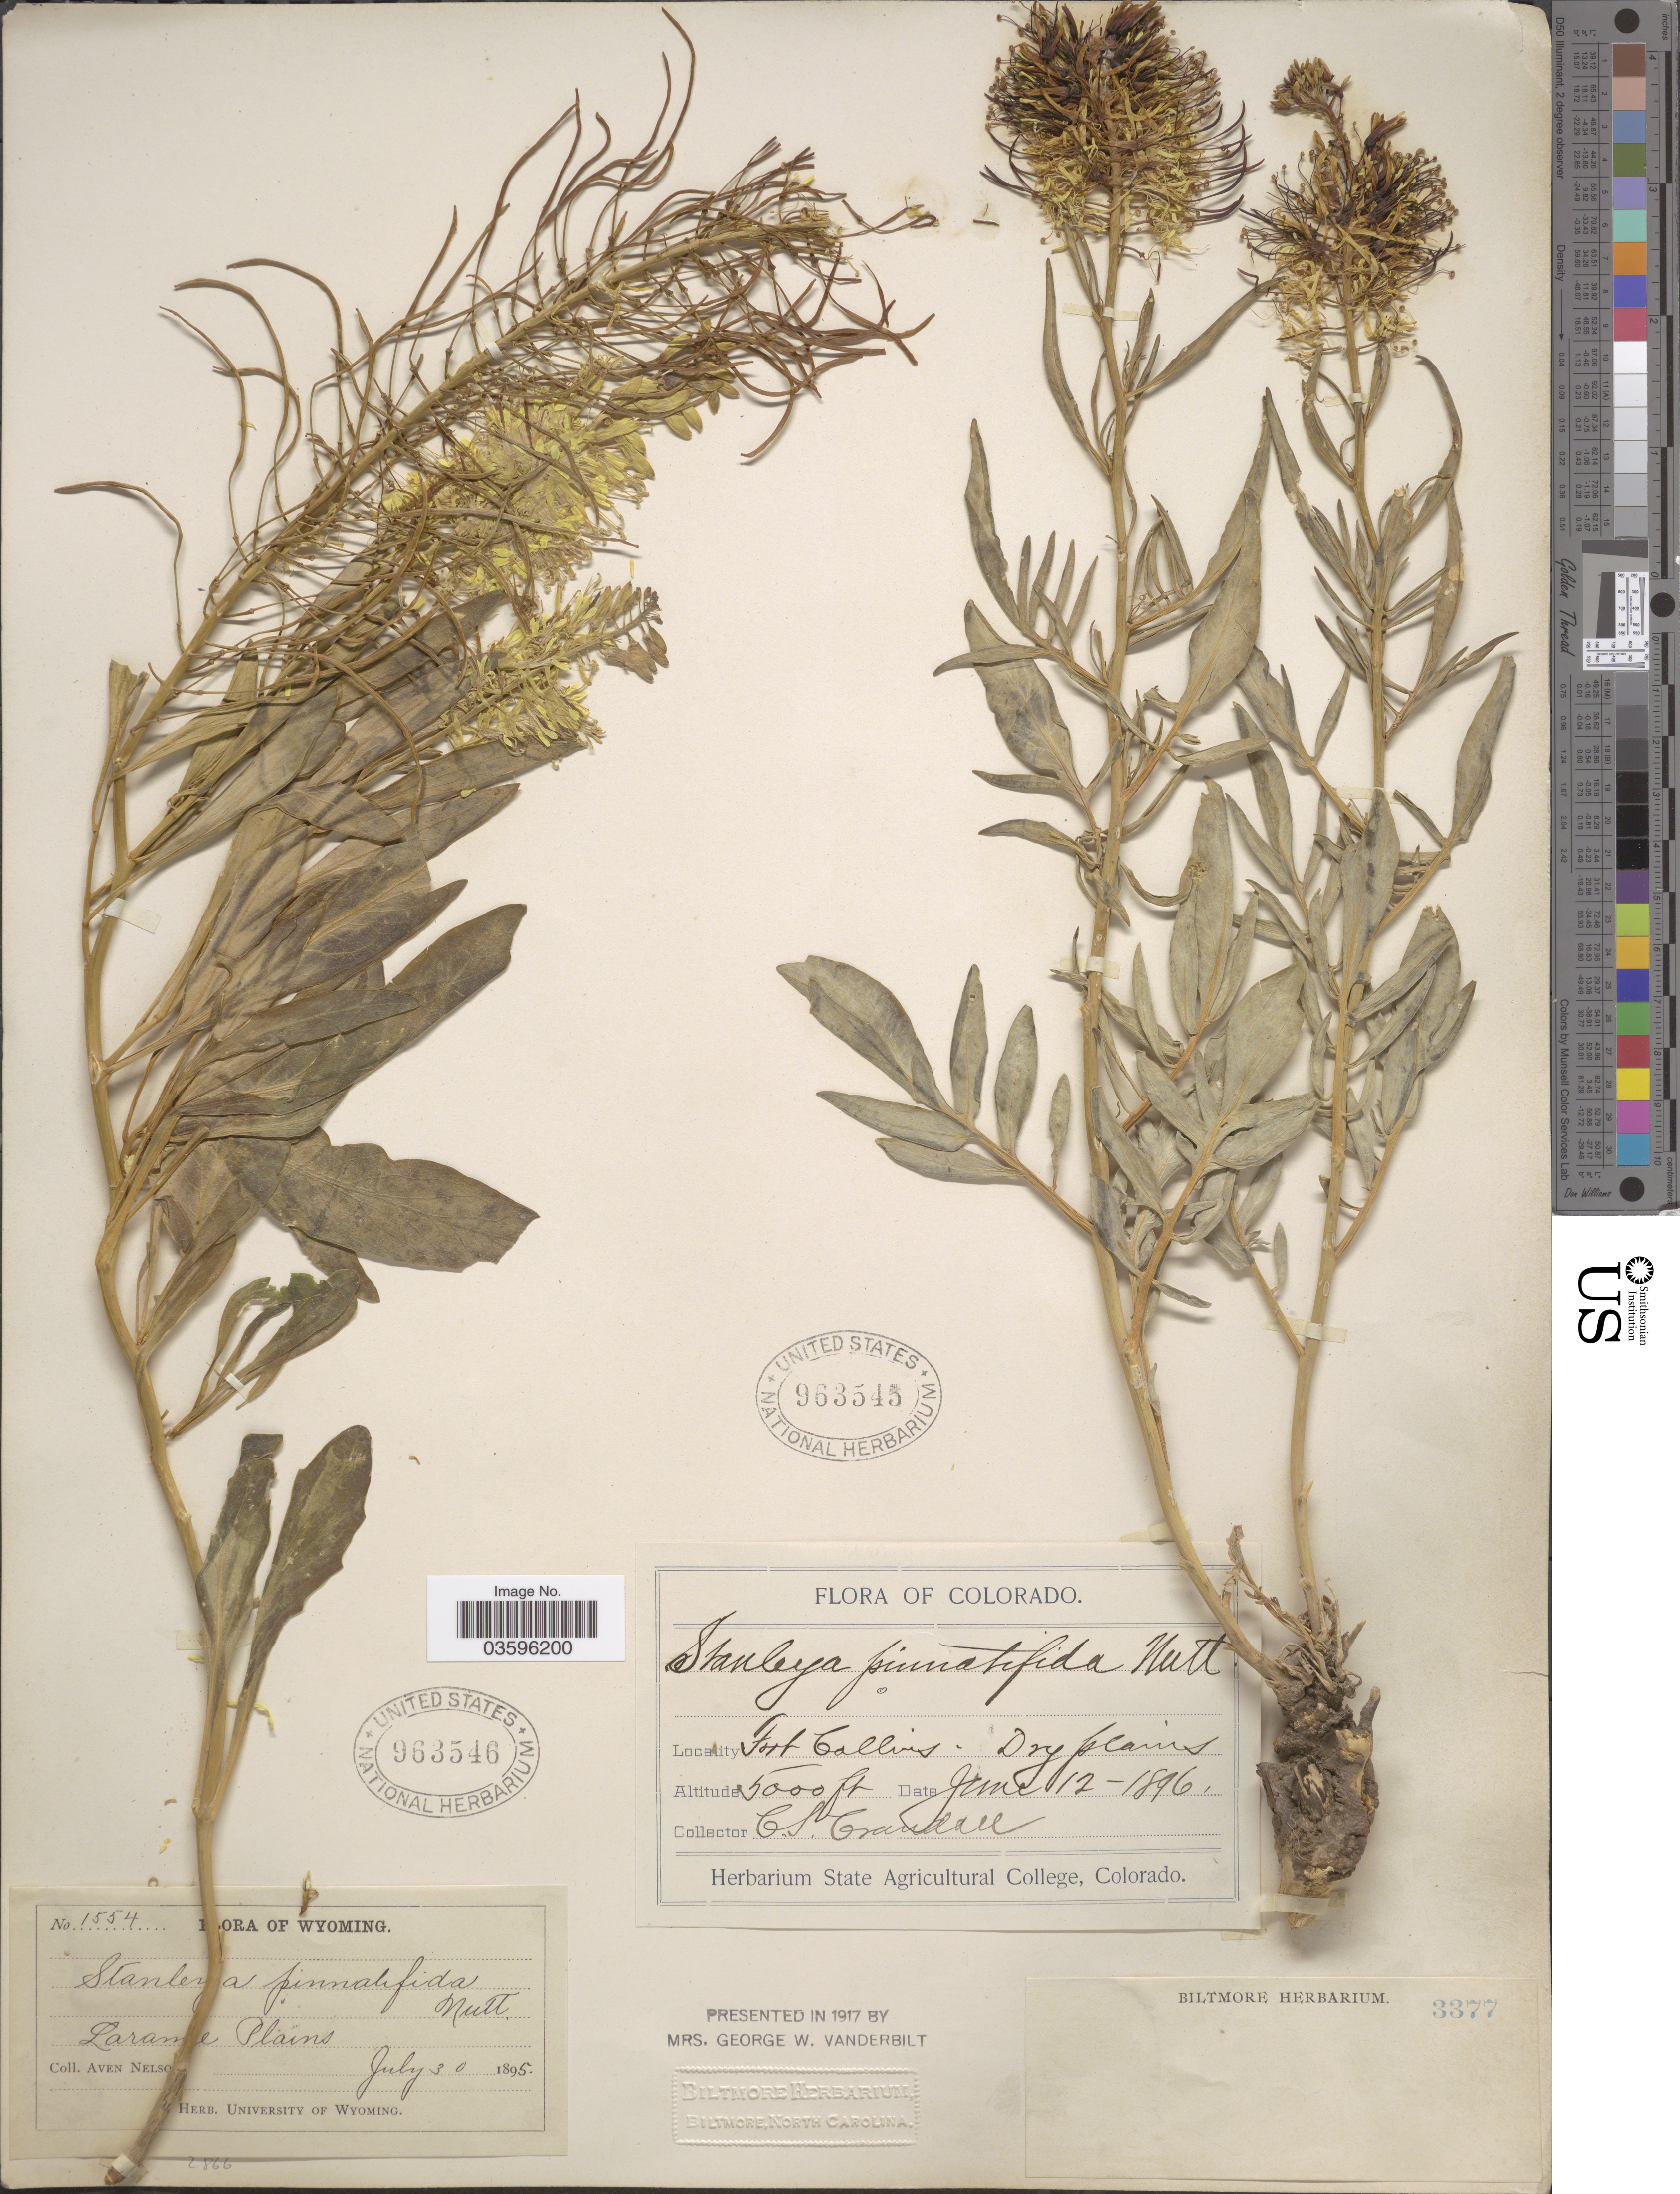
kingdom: Plantae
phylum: Tracheophyta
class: Magnoliopsida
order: Brassicales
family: Brassicaceae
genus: Stanleya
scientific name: Stanleya pinnata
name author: (Pursh) Britton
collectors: A. Nelson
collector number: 1554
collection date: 1895-07-30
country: United States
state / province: Wyoming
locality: Laramie Plains.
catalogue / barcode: US 963546